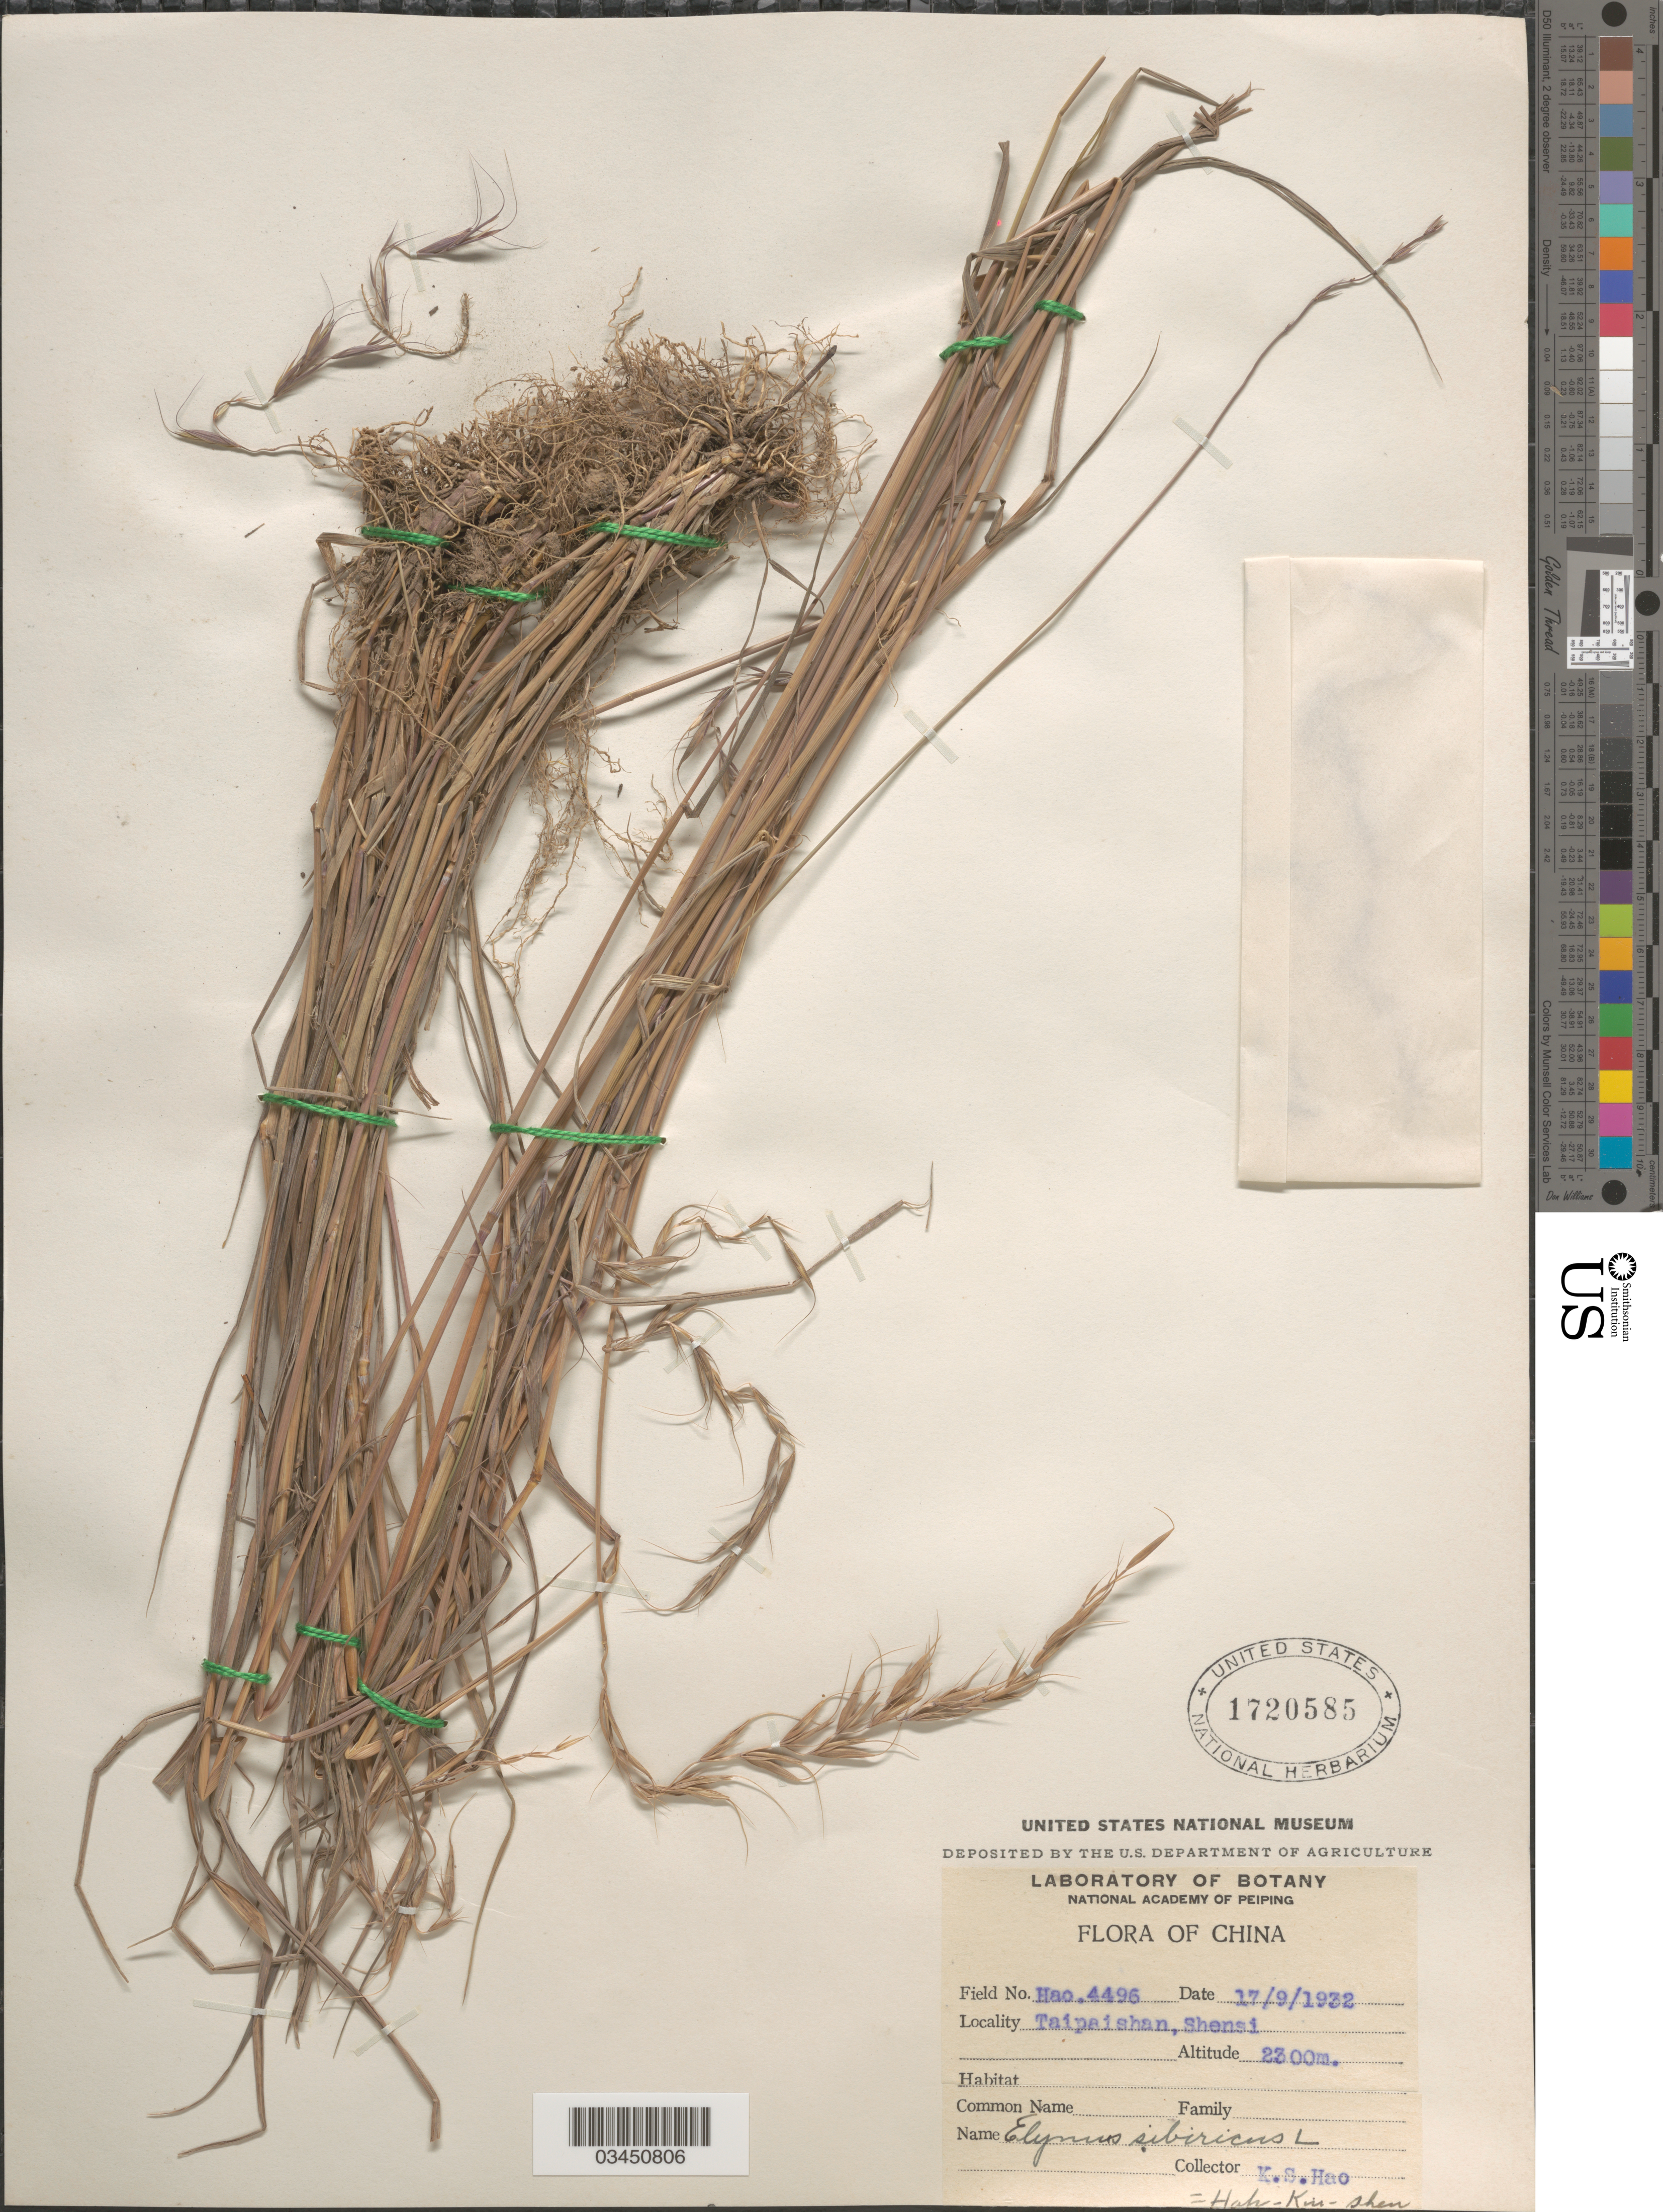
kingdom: Plantae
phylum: Tracheophyta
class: Liliopsida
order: Poales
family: Poaceae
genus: Elymus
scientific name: Elymus sibiricus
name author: L.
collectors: K. S. Hao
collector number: Hao.4496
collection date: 1932-09-17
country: China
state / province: Shaanxi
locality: Taipaishan, Shensi.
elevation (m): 2300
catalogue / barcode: US 1720585